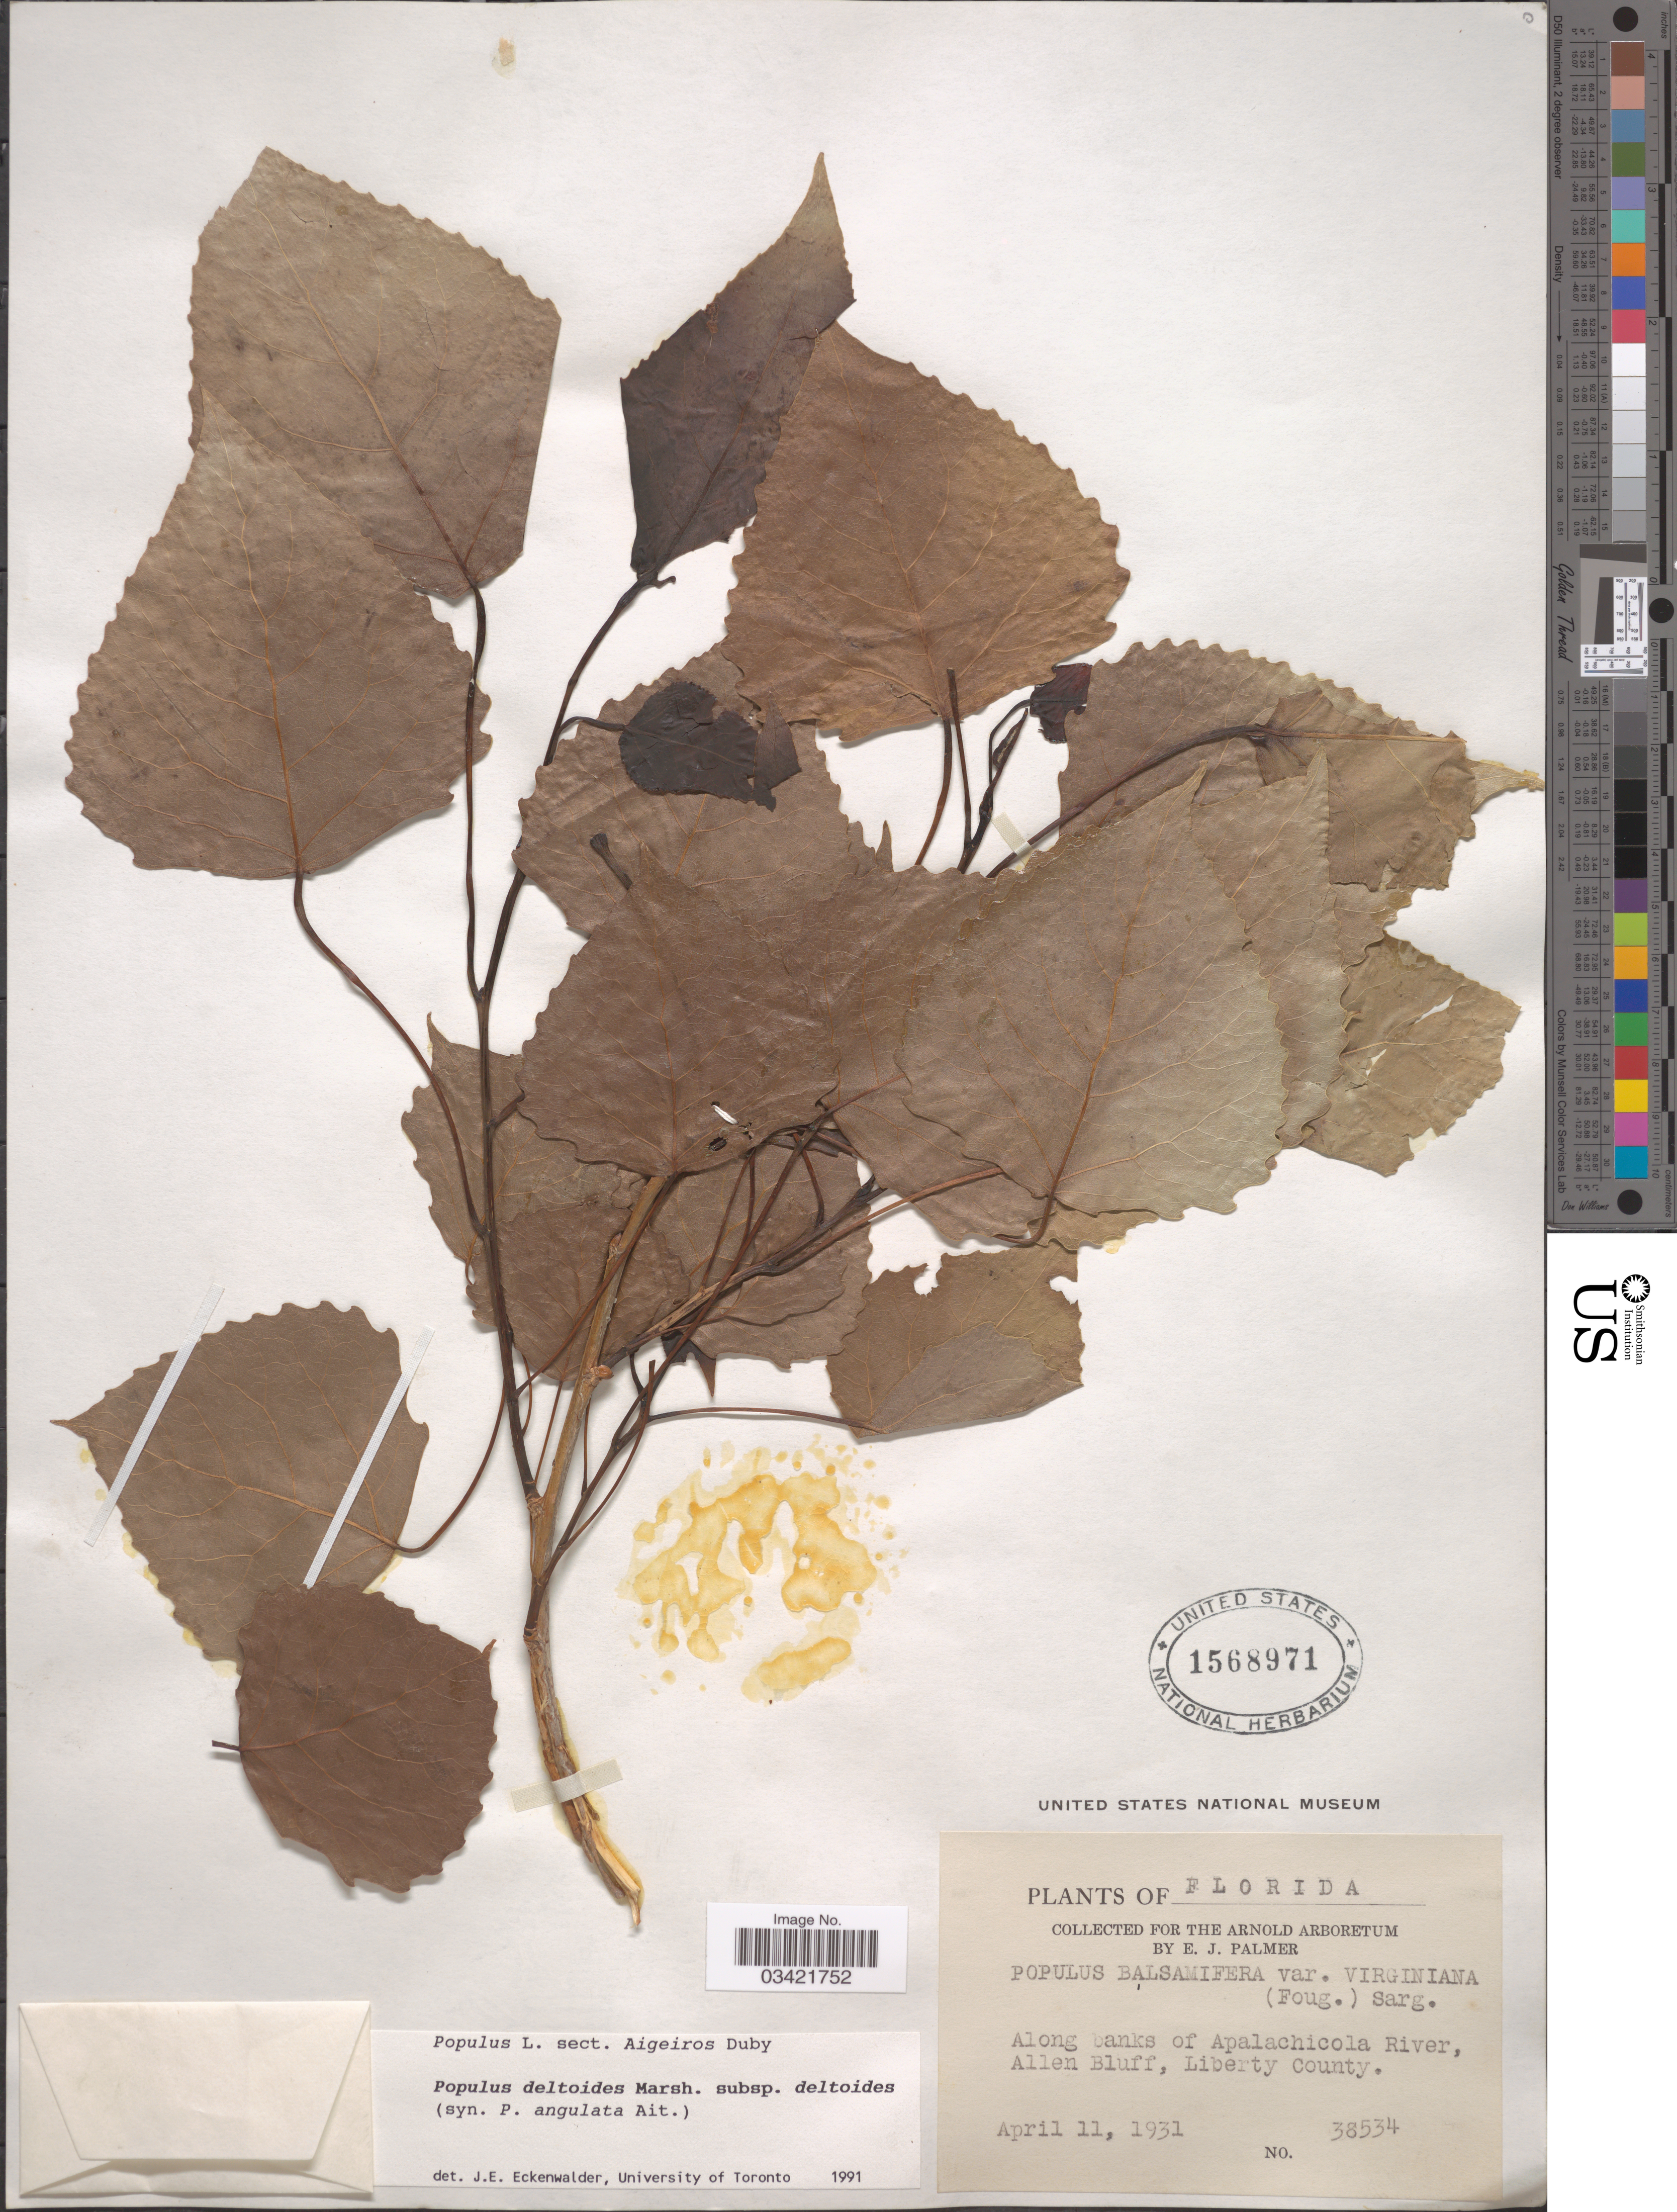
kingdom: Plantae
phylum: Tracheophyta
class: Magnoliopsida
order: Malpighiales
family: Salicaceae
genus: Populus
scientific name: Populus deltoides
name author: W. Bartram ex Marshall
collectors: E. J. Palmer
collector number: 38534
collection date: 1931-04-11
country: United States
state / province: Florida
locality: Along banks of Apalachicola River, Allen Bluff, Liberty County.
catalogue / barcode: US 1568971